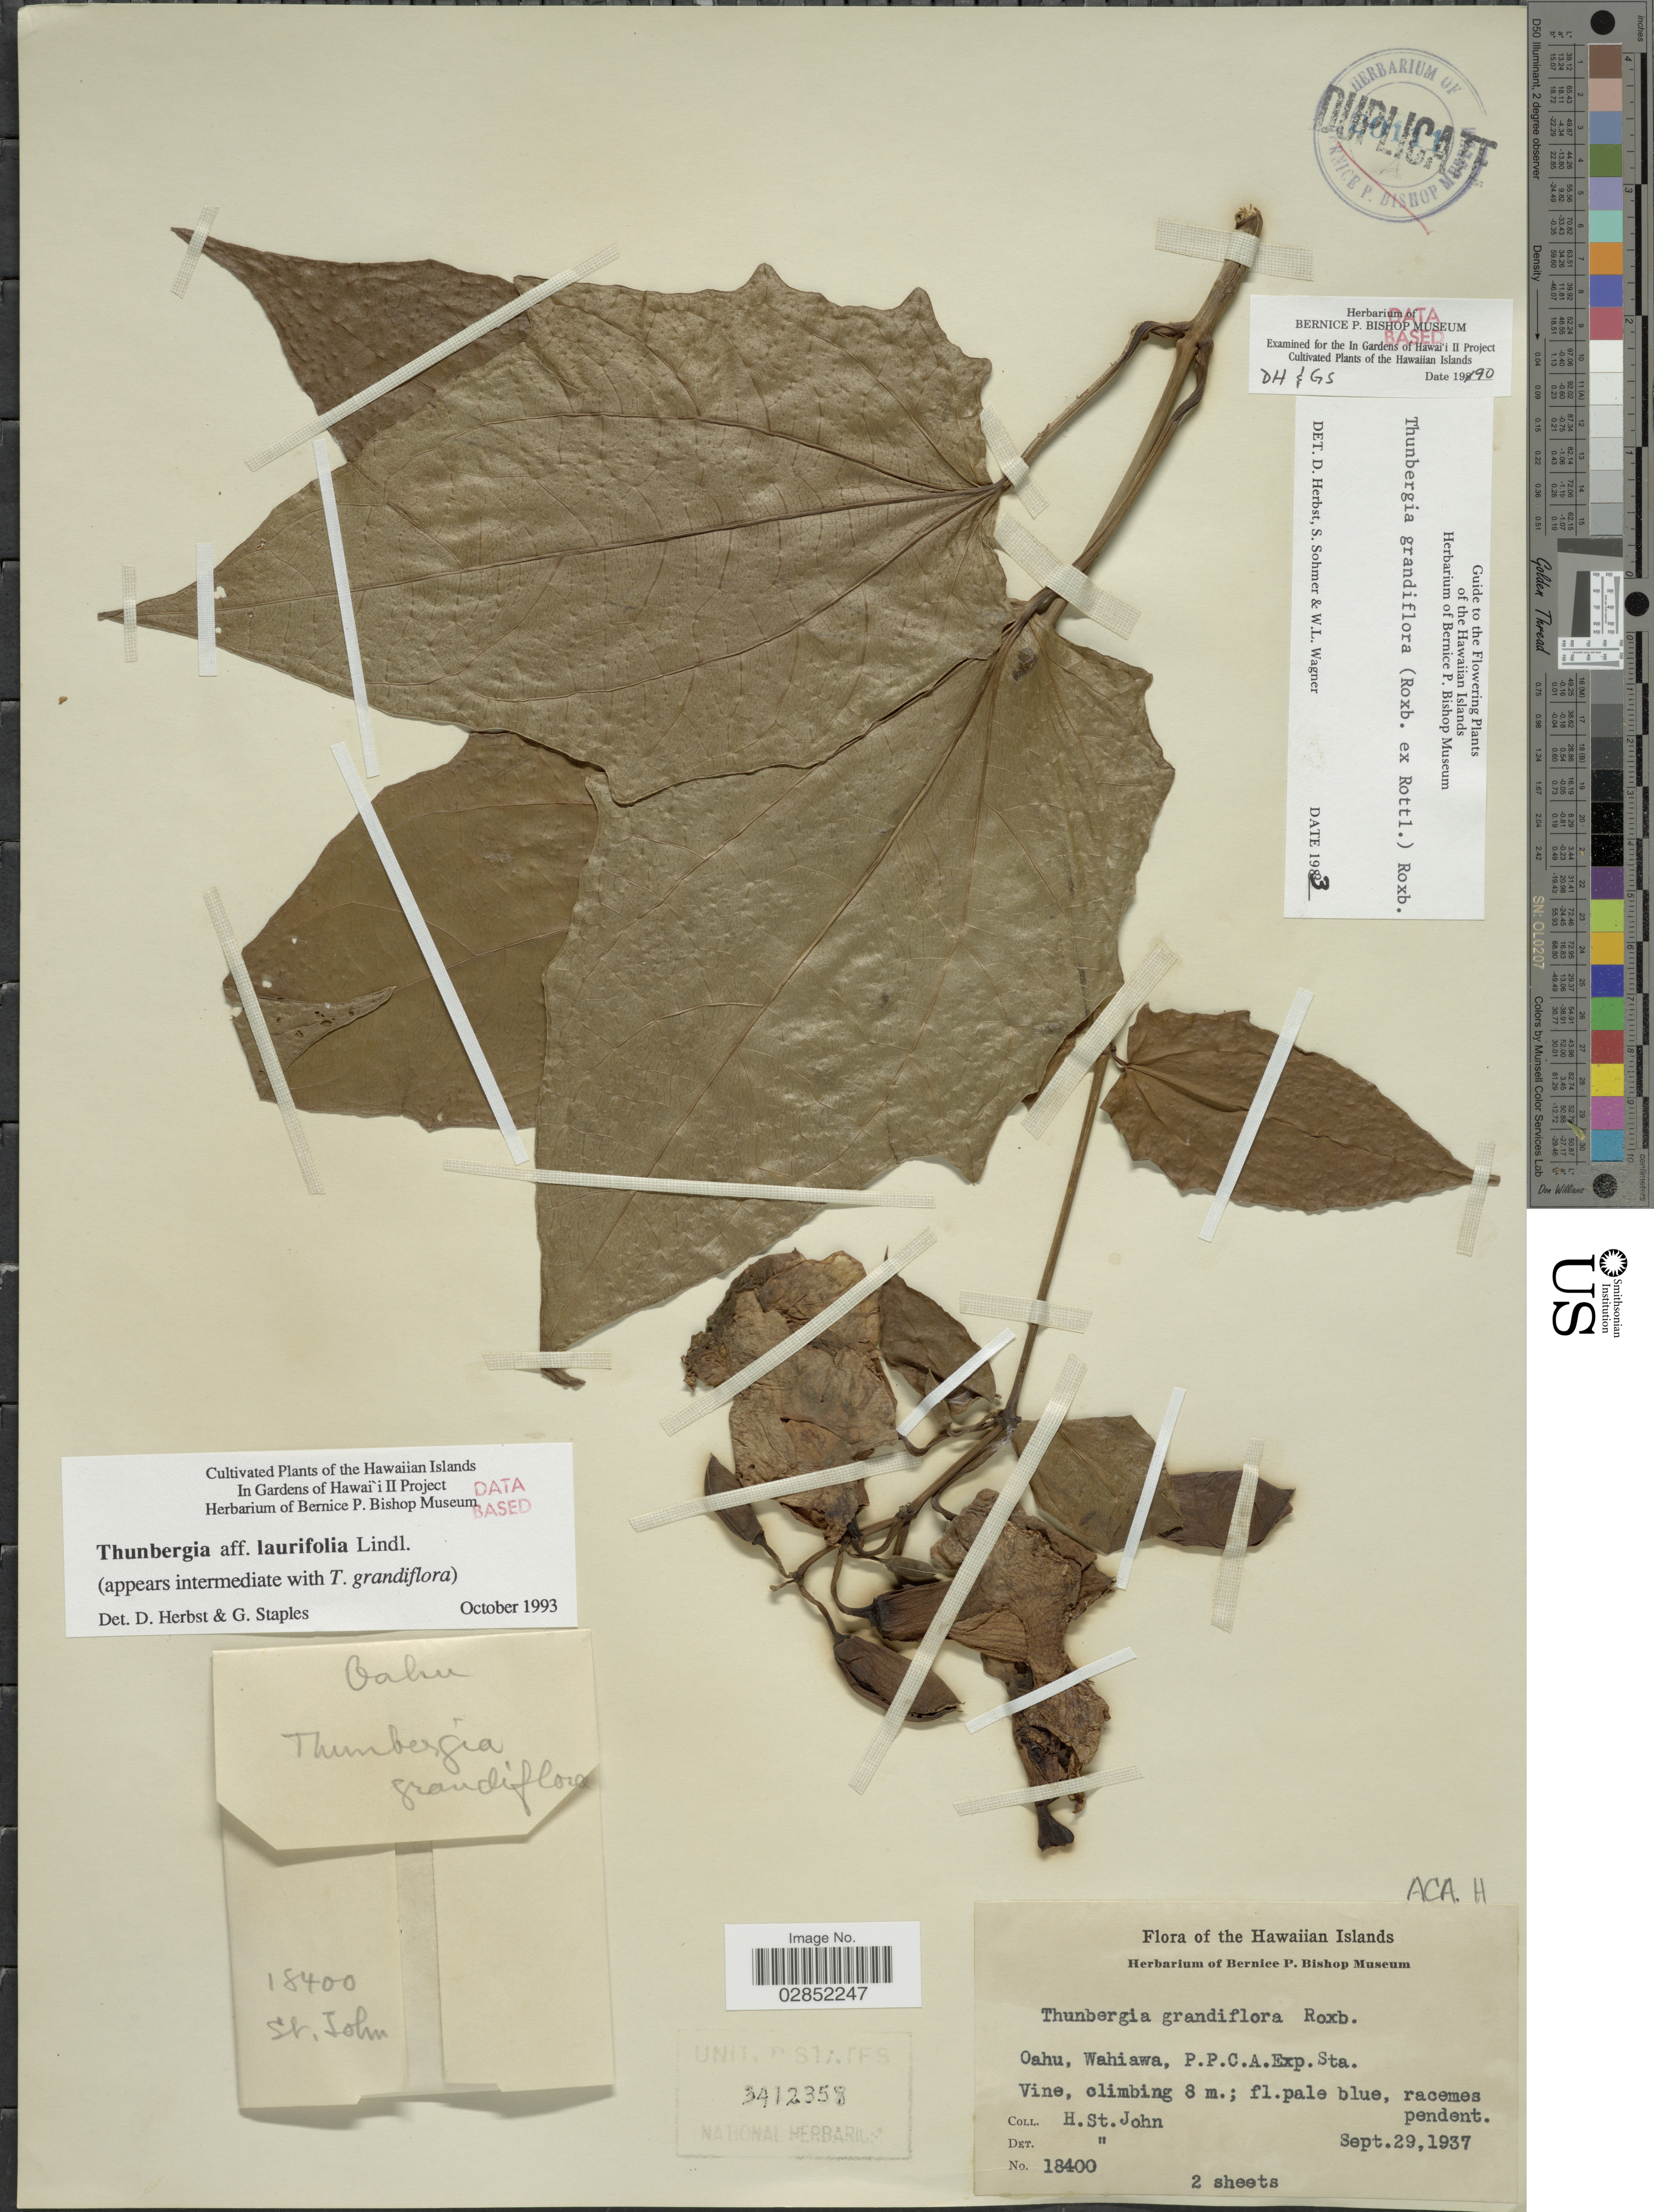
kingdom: Plantae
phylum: Tracheophyta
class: Magnoliopsida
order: Lamiales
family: Acanthaceae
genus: Thunbergia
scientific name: Thunbergia grandiflora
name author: Roxb.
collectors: H. St. John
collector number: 18400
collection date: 1937-09-29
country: United States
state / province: Hawaii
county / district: Honolulu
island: Oahu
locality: Hawaiian Islands. Oahu, Wahiawa, P.P.C.A. Exp. Sta.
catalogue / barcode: US 3412358